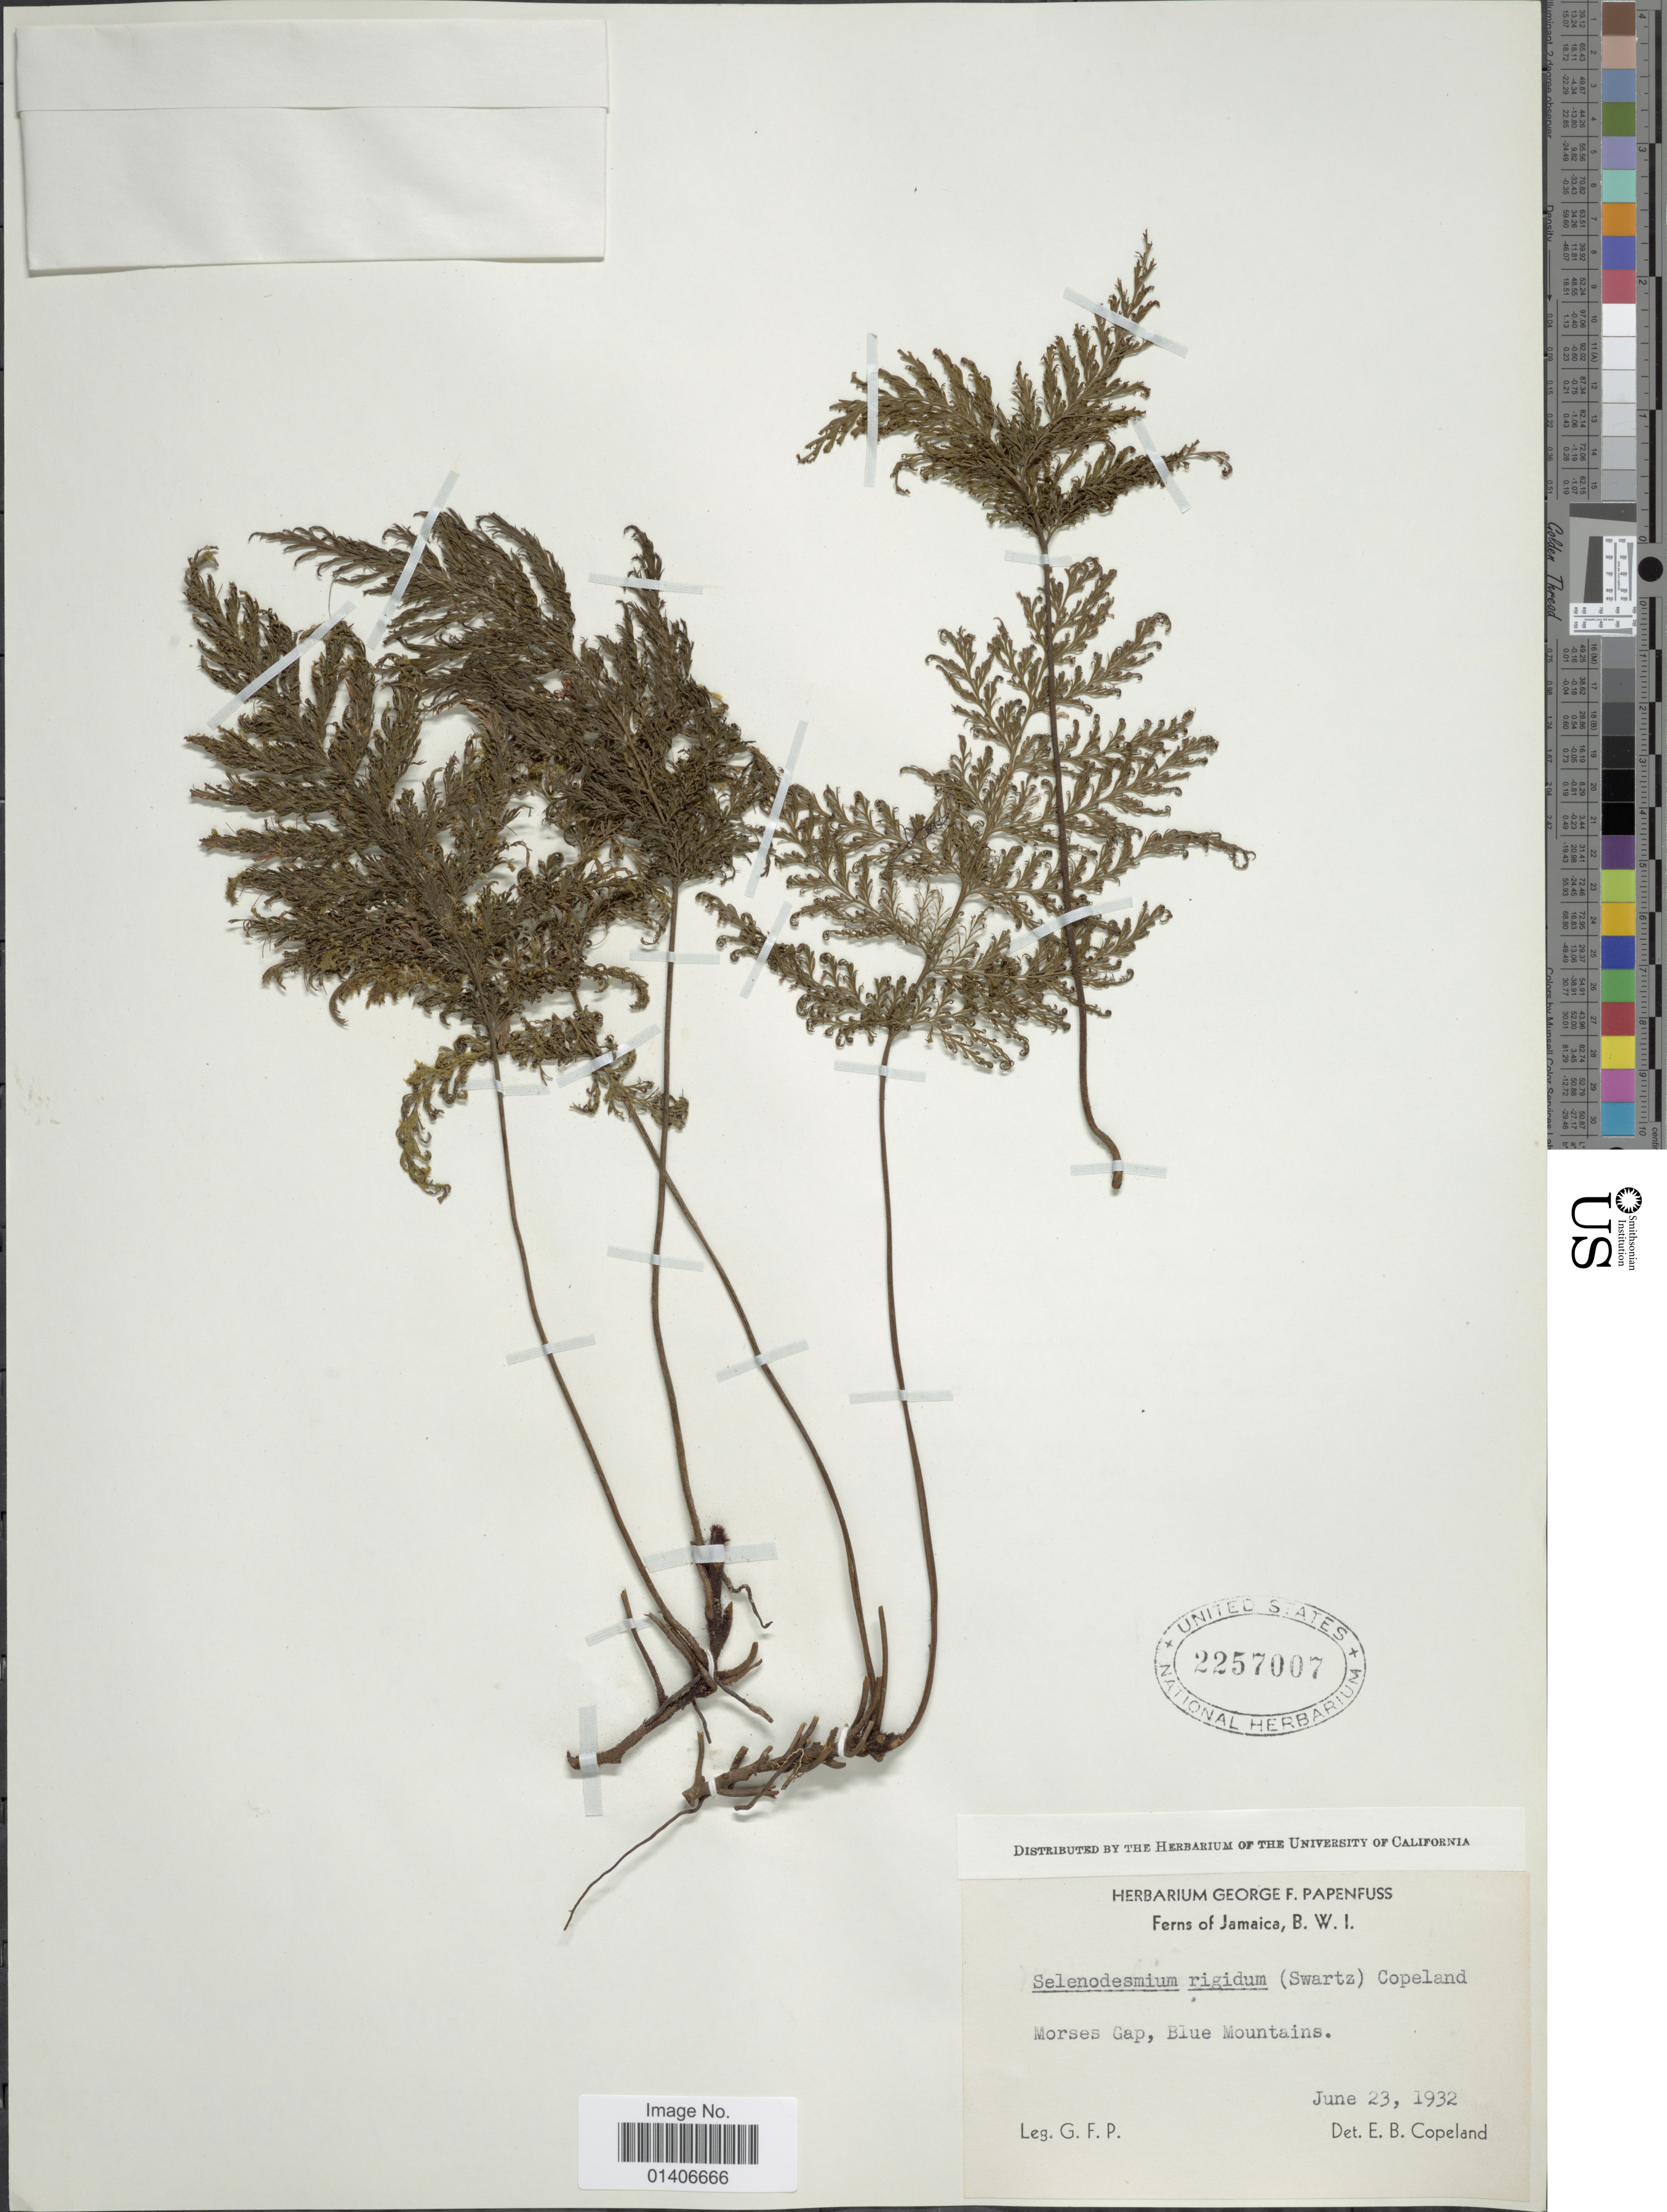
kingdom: Plantae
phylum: Tracheophyta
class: Polypodiopsida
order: Hymenophyllales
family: Hymenophyllaceae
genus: Abrodictyum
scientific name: Abrodictyum rigidum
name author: (Sw.) Ebihara & Dubuisson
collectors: G. Papenfuss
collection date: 1932-06-23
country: Jamaica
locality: B.W.I. Morses Gap, Blue Mountains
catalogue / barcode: US 2257007